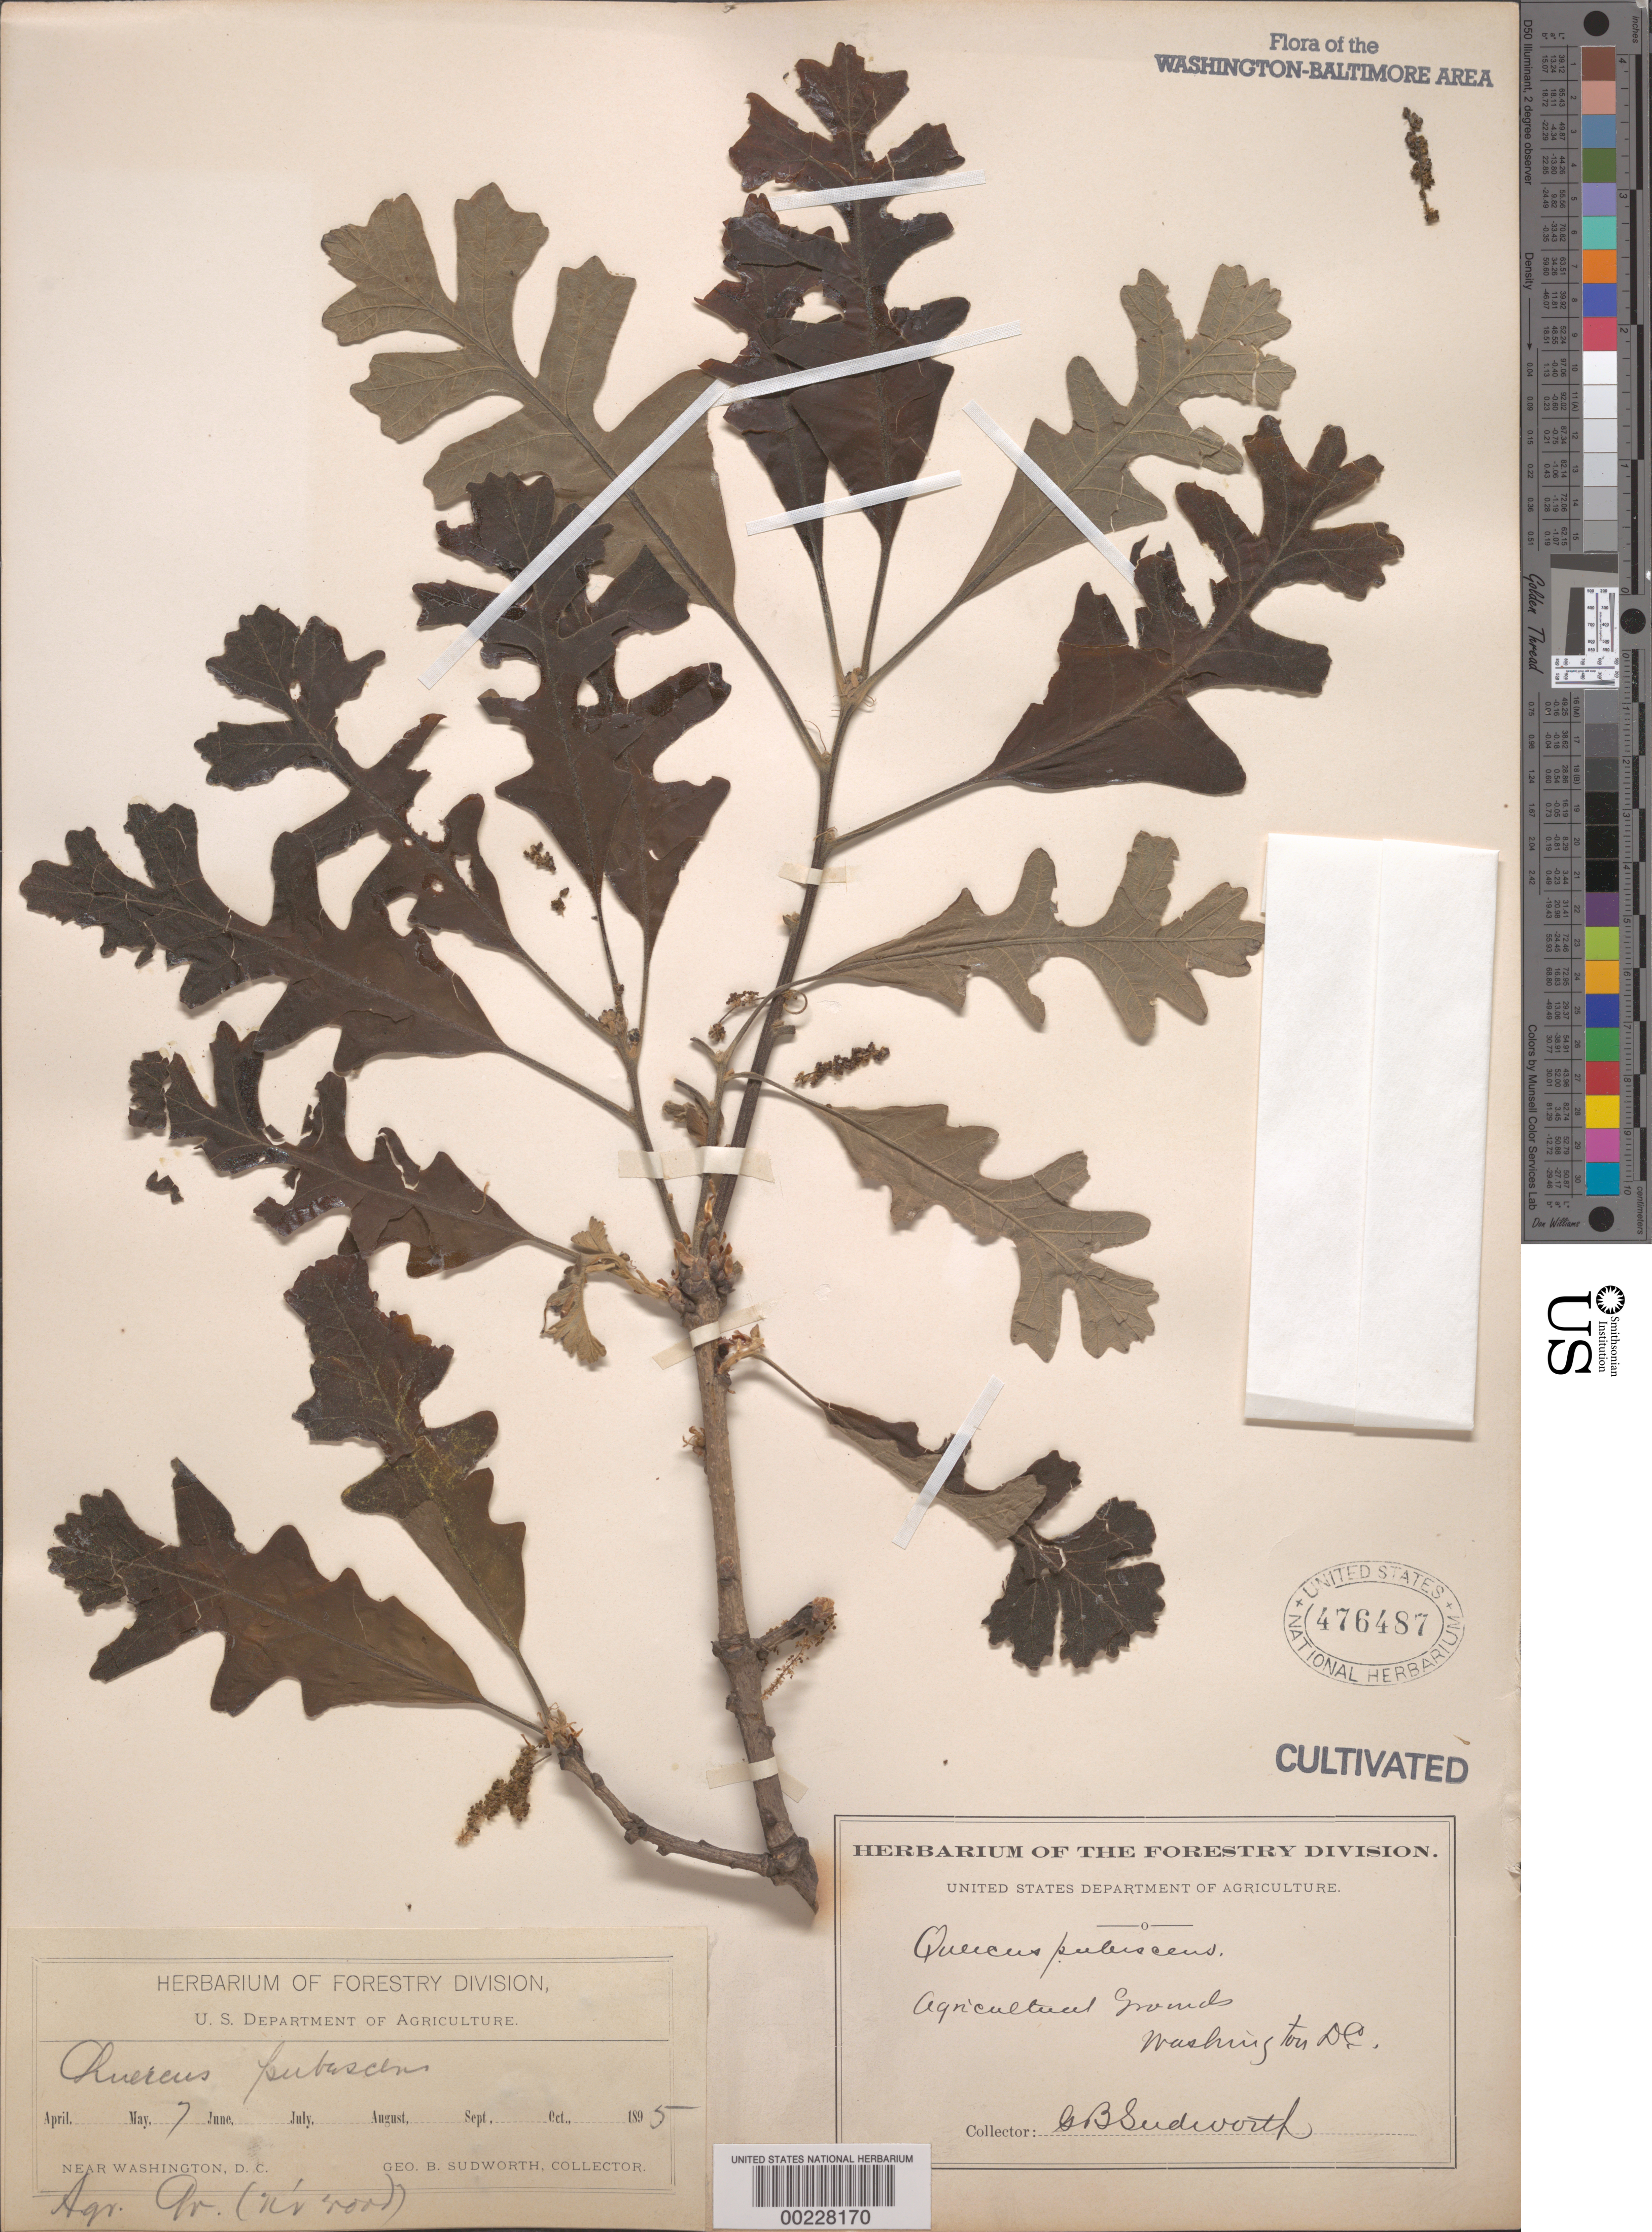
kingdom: Plantae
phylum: Tracheophyta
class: Magnoliopsida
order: Fagales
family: Fagaceae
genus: Quercus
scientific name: Quercus pubescens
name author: Willd.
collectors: G. B. Sudworth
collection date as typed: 07 May 1895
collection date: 1895-05-07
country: United States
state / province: District of Columbia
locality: Agricultural grounds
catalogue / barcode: US 476487